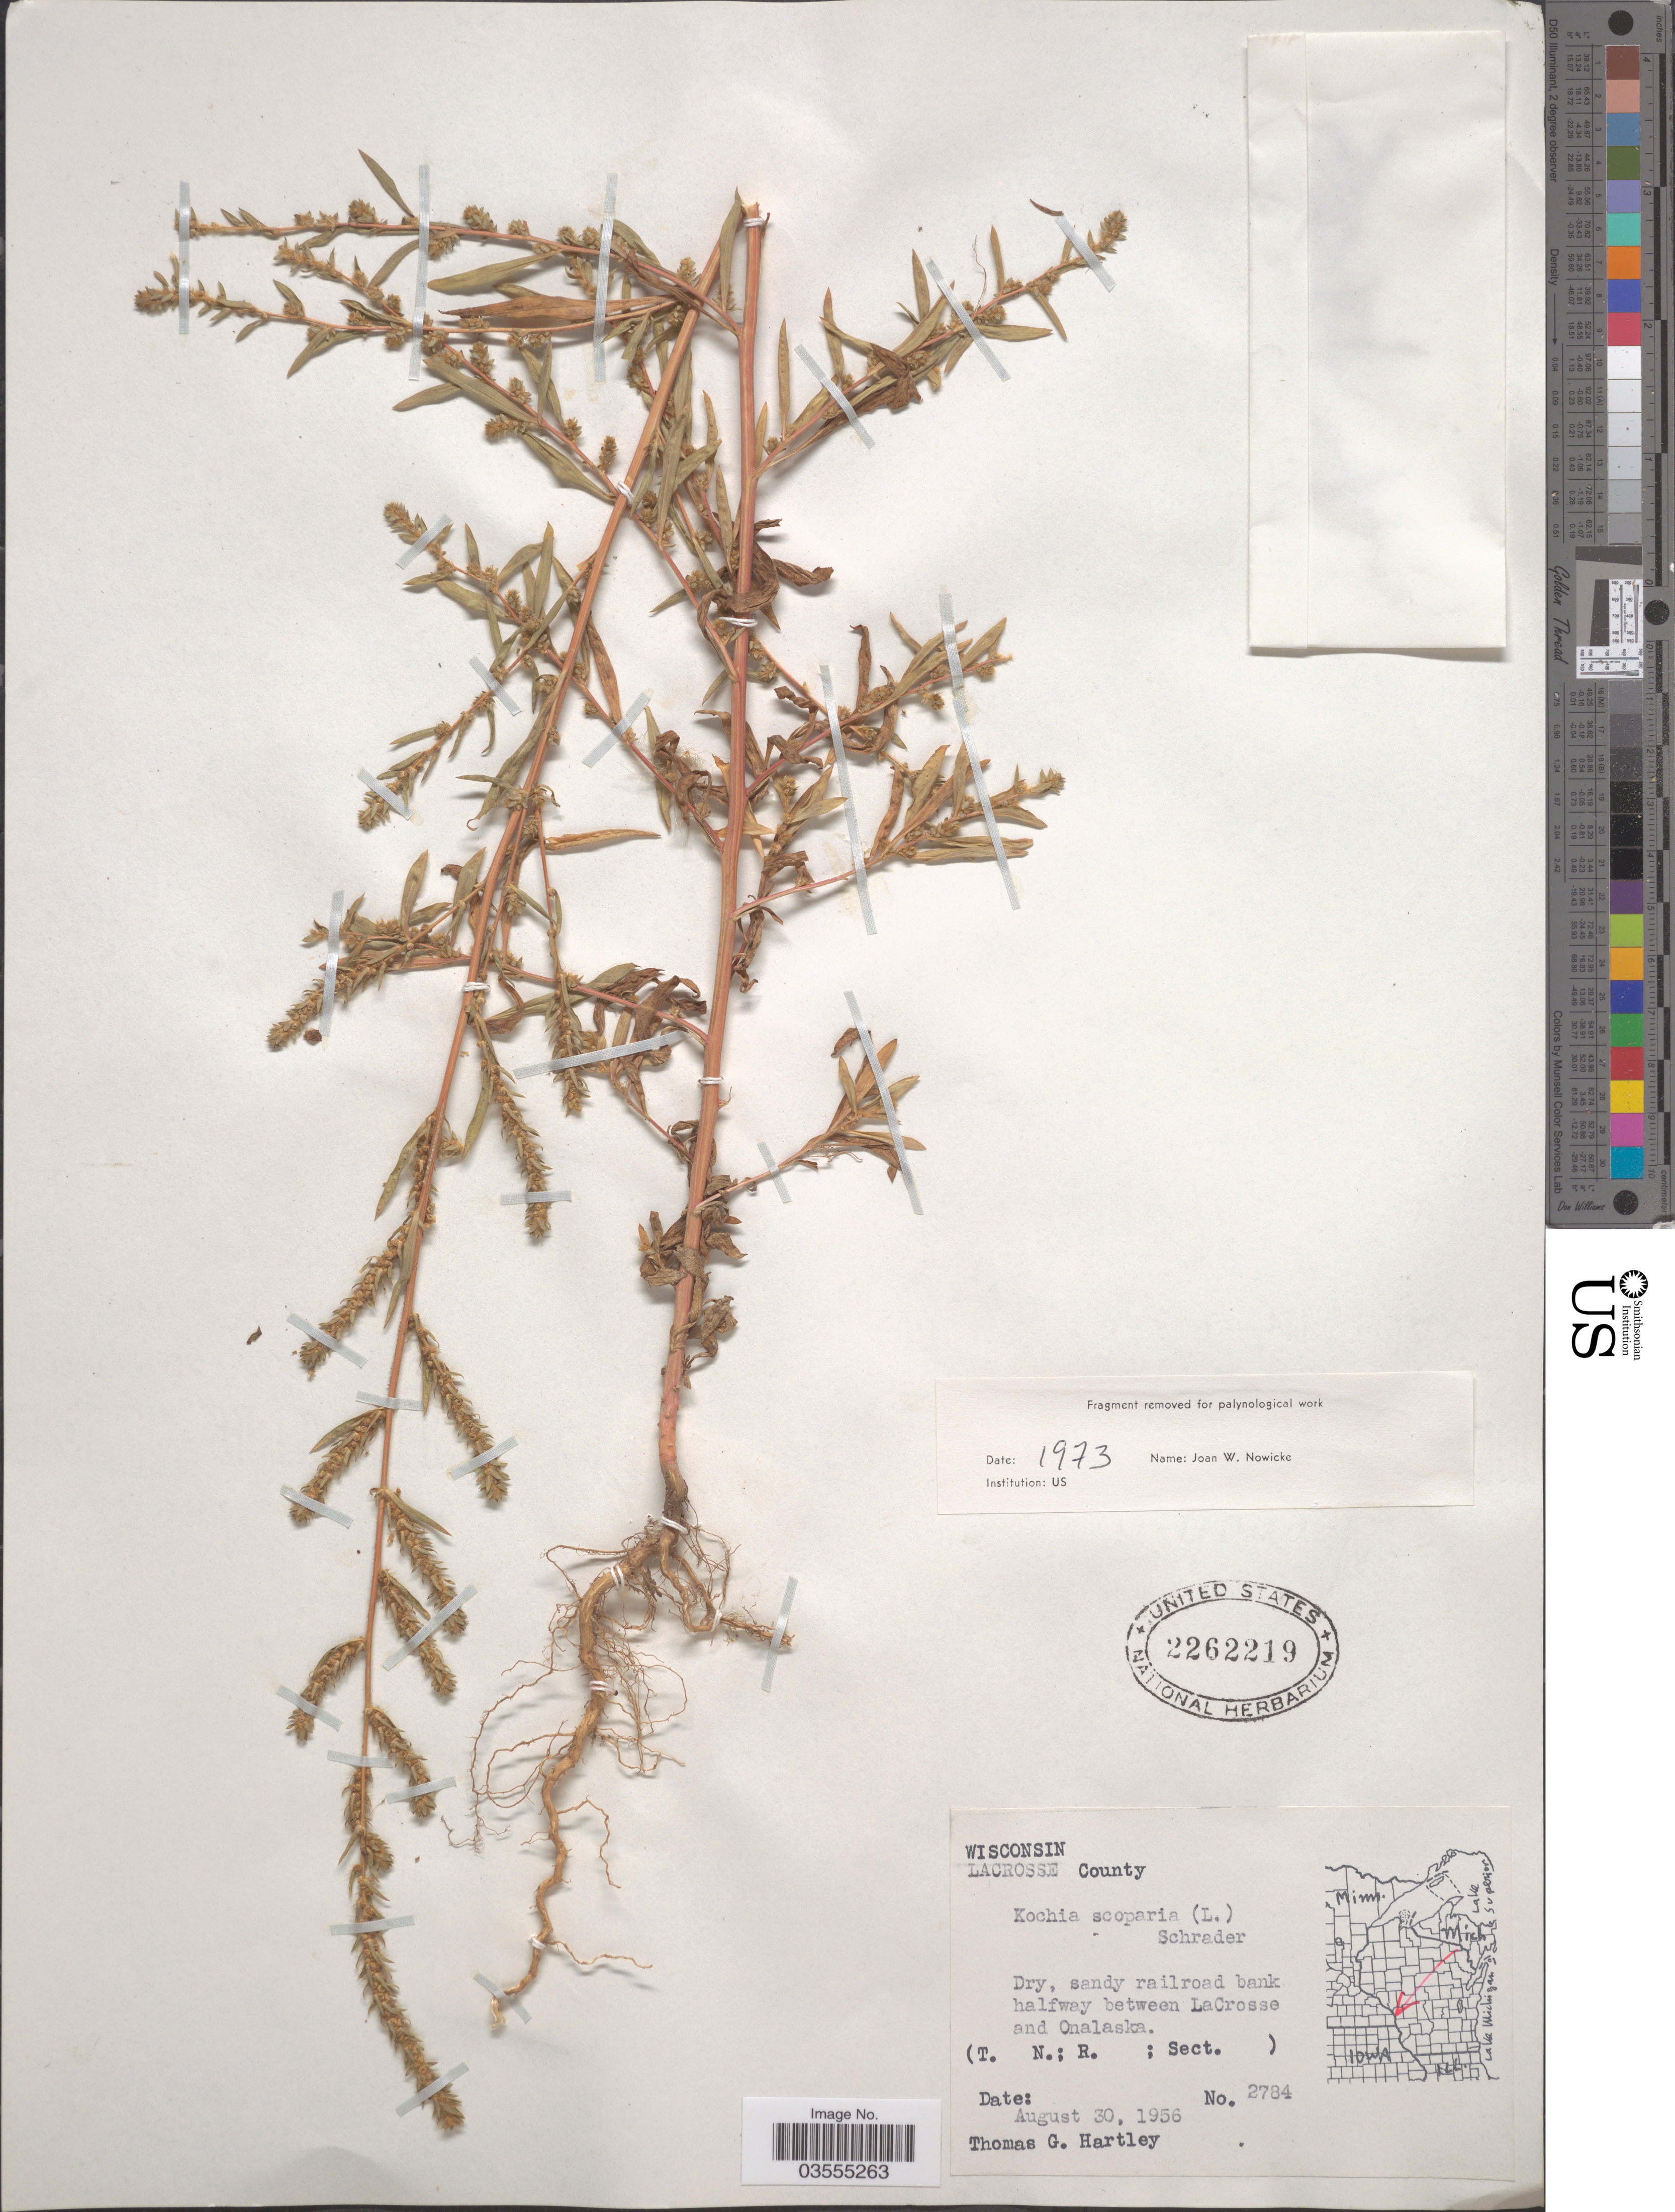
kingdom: Plantae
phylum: Tracheophyta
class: Magnoliopsida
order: Caryophyllales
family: Amaranthaceae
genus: Bassia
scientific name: Bassia scoparia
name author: (L.) Voss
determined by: U.S. National Herbarium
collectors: T. G. Hartley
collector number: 2784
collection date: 1956-08-30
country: United States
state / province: Wisconsin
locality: Lacrosse County. Dry, sandy railroad bank halfway between LaCrosse and Onalaska.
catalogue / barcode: US 2262219